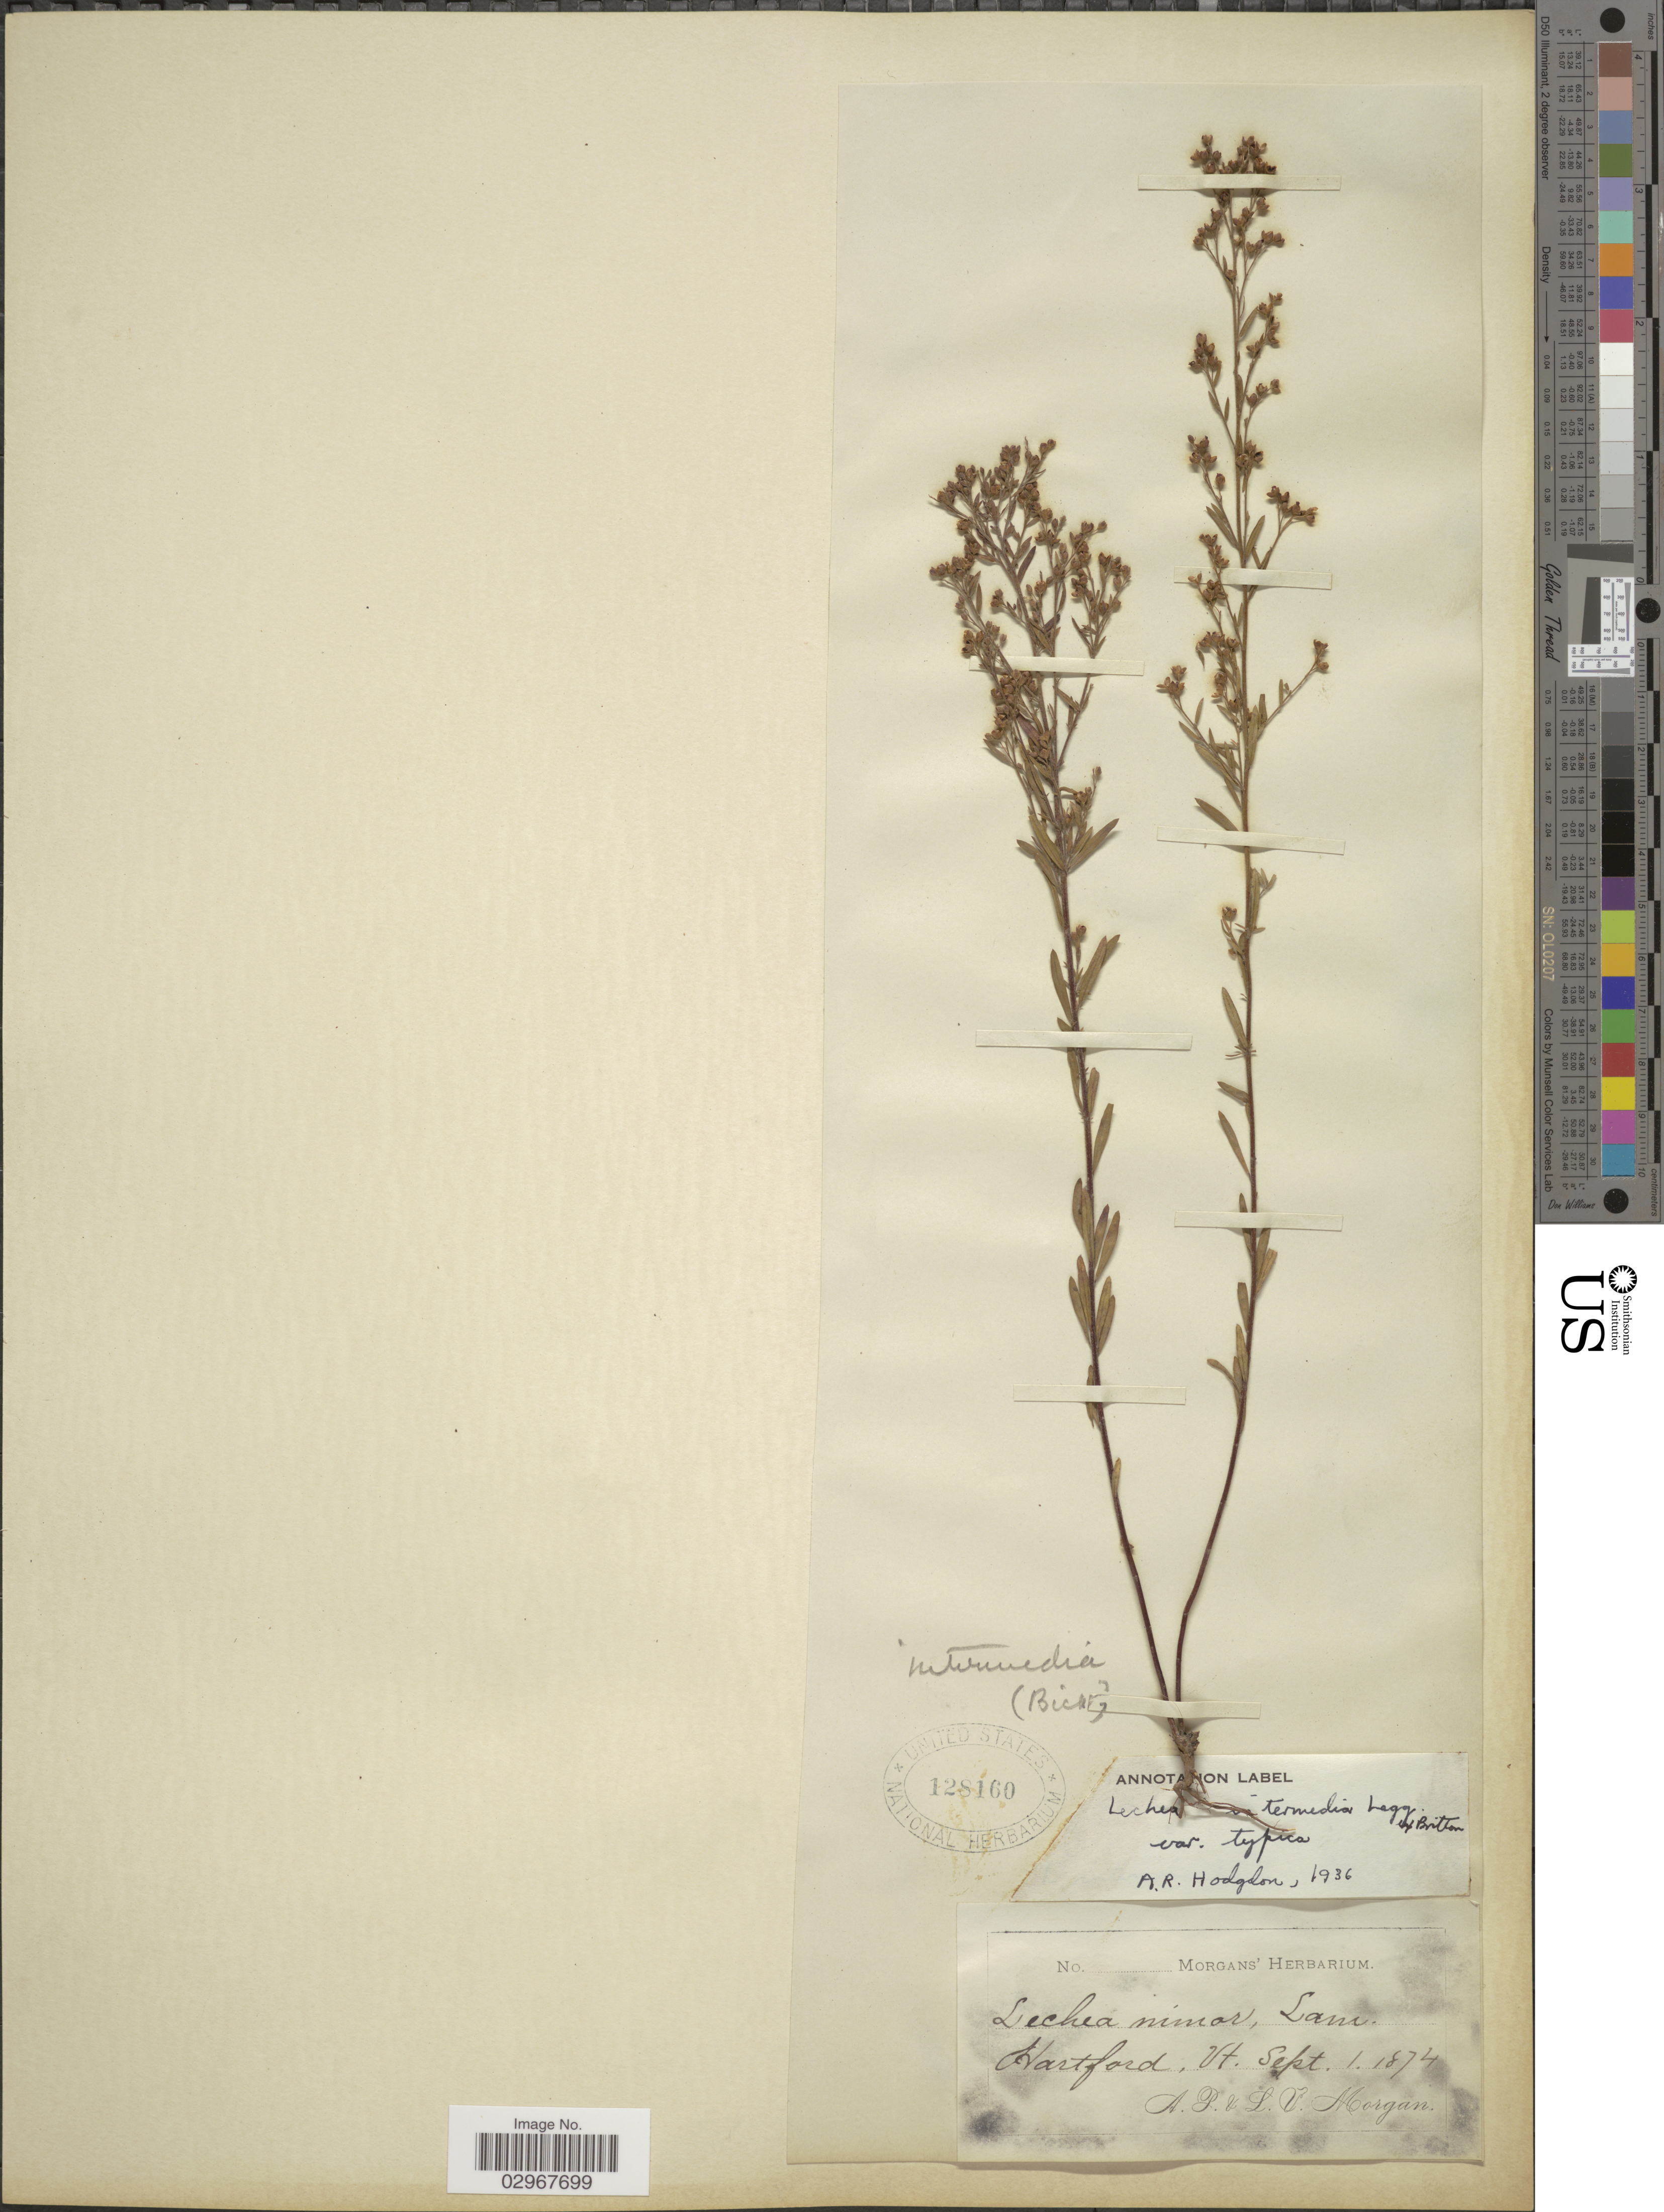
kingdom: Plantae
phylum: Tracheophyta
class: Magnoliopsida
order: Malvales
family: Cistaceae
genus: Lechea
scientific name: Lechea intermedia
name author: Legg. ex Britton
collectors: A. Morgan & L. Morgan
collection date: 1874-09-01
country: United States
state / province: Vermont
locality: Hartford, Vt.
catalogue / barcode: US 128160